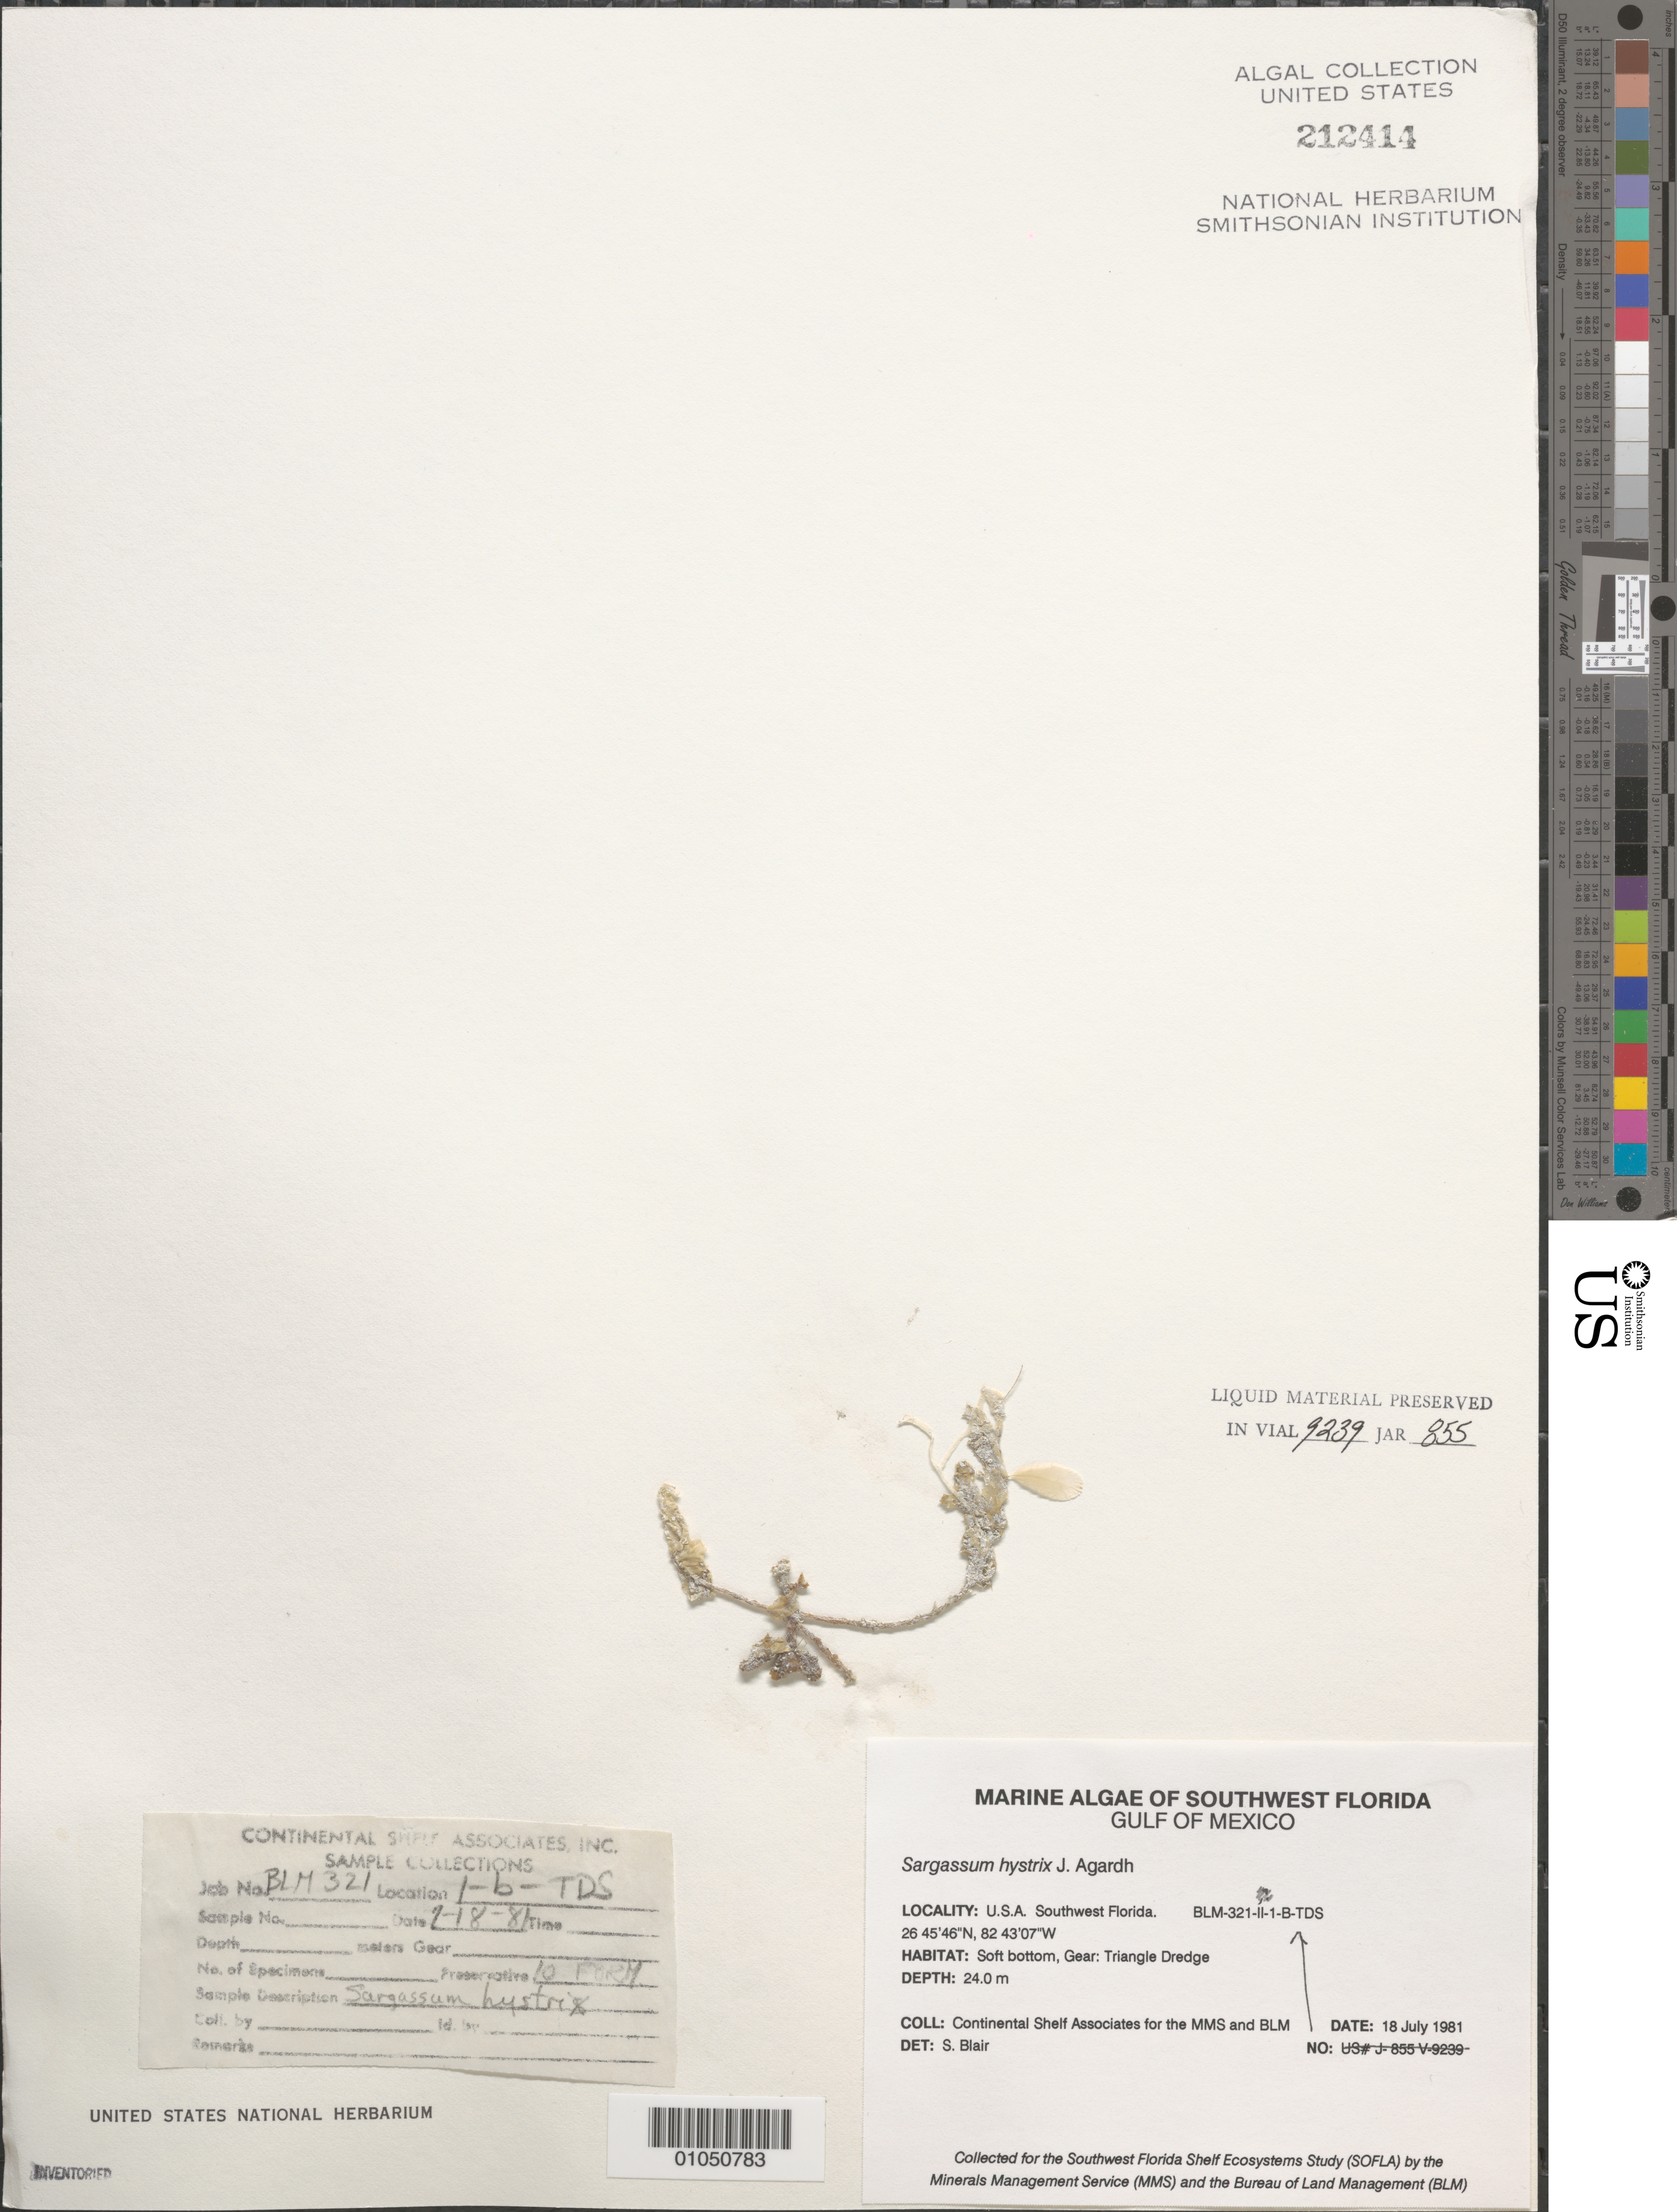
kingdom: Chromista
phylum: Ochrophyta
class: Phaeophyceae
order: Fucales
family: Sargassaceae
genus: Sargassum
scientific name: Sargassum hystrix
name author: J. Agardh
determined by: Blair, S. M.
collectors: Continental Shelf Associates for the MMS/BLM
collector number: BLM-321-II-1-B-TDS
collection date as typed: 18 Jul 1981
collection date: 1981-07-18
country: United States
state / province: Florida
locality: Gulf of Mexico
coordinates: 26 45'46"N, 82 43'07"W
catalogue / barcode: US 212414